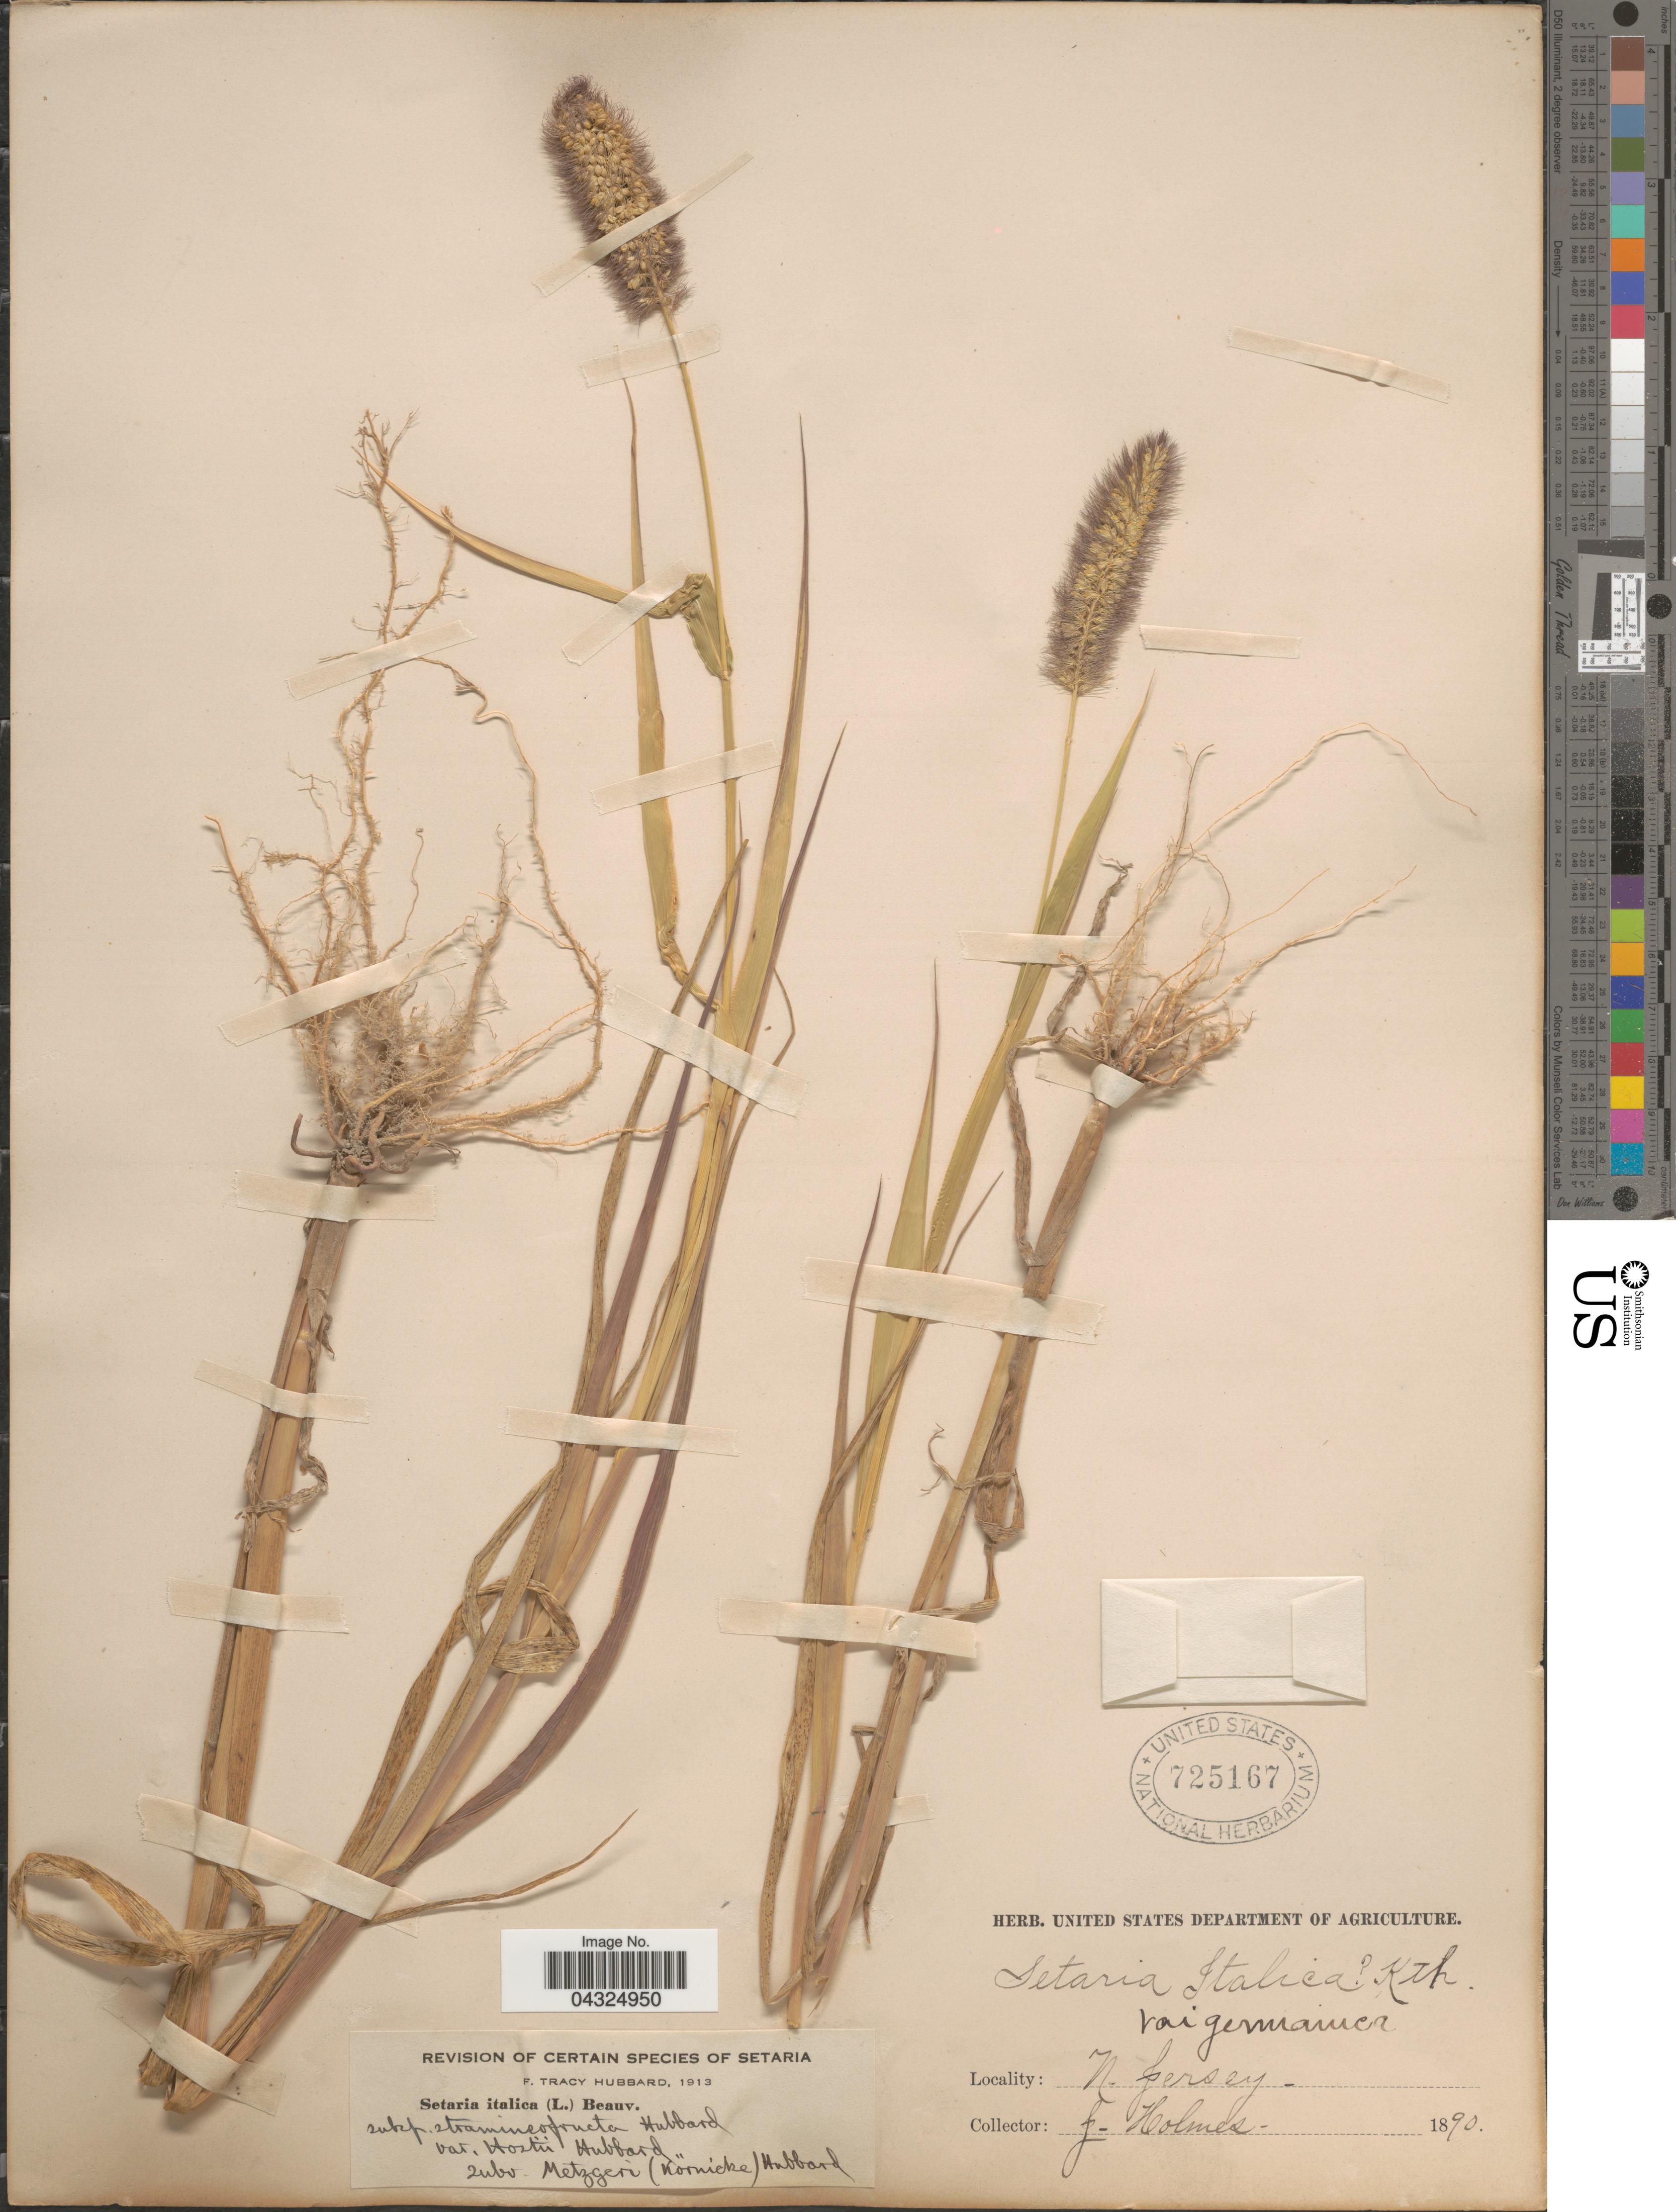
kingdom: Plantae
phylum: Tracheophyta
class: Liliopsida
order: Poales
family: Poaceae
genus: Setaria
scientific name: Setaria italica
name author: (L.) P. Beauv.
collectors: J. Holmes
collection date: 1890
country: United States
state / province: New Jersey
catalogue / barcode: US 725167